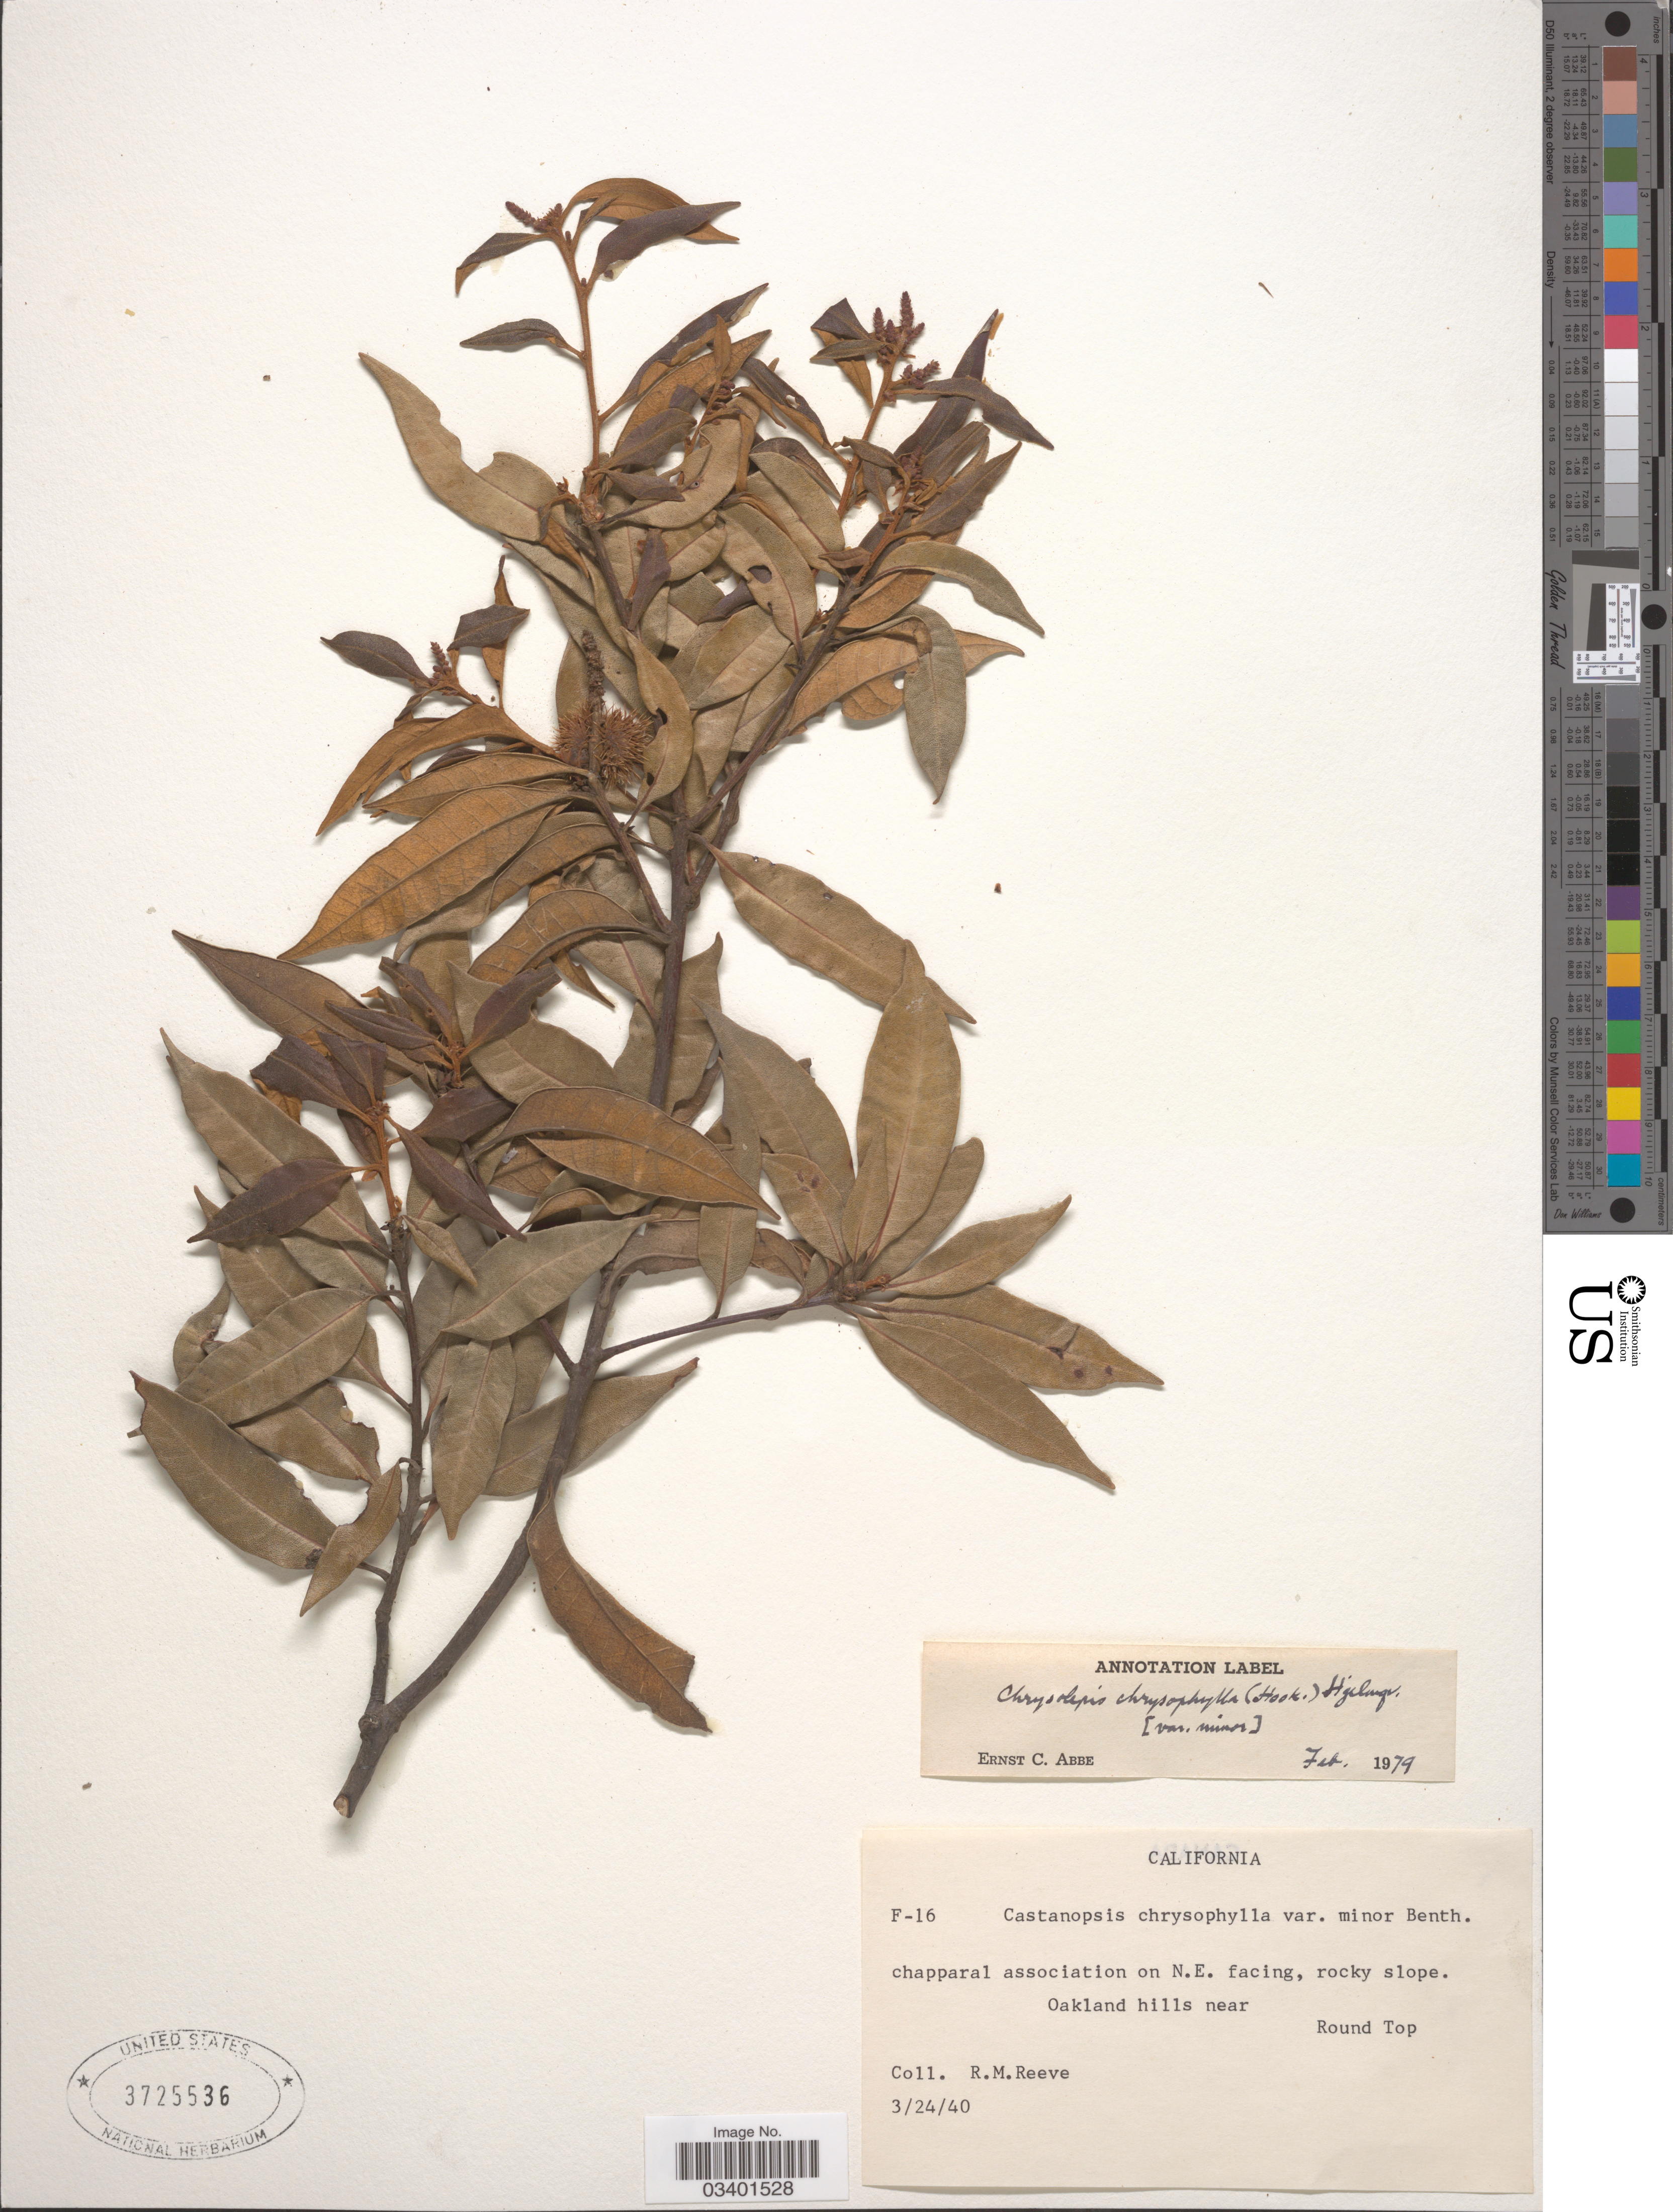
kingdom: Plantae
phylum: Tracheophyta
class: Magnoliopsida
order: Fagales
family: Fagaceae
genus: Chrysolepis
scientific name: Chrysolepis chrysophylla var. minor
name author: (Benth.) A. DC.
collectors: R. Reeve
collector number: F-16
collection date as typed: Transcribed d/m/y: 24/3/40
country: United States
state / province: California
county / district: Alameda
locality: Oakland hills near Round Top.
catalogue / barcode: US 3725536